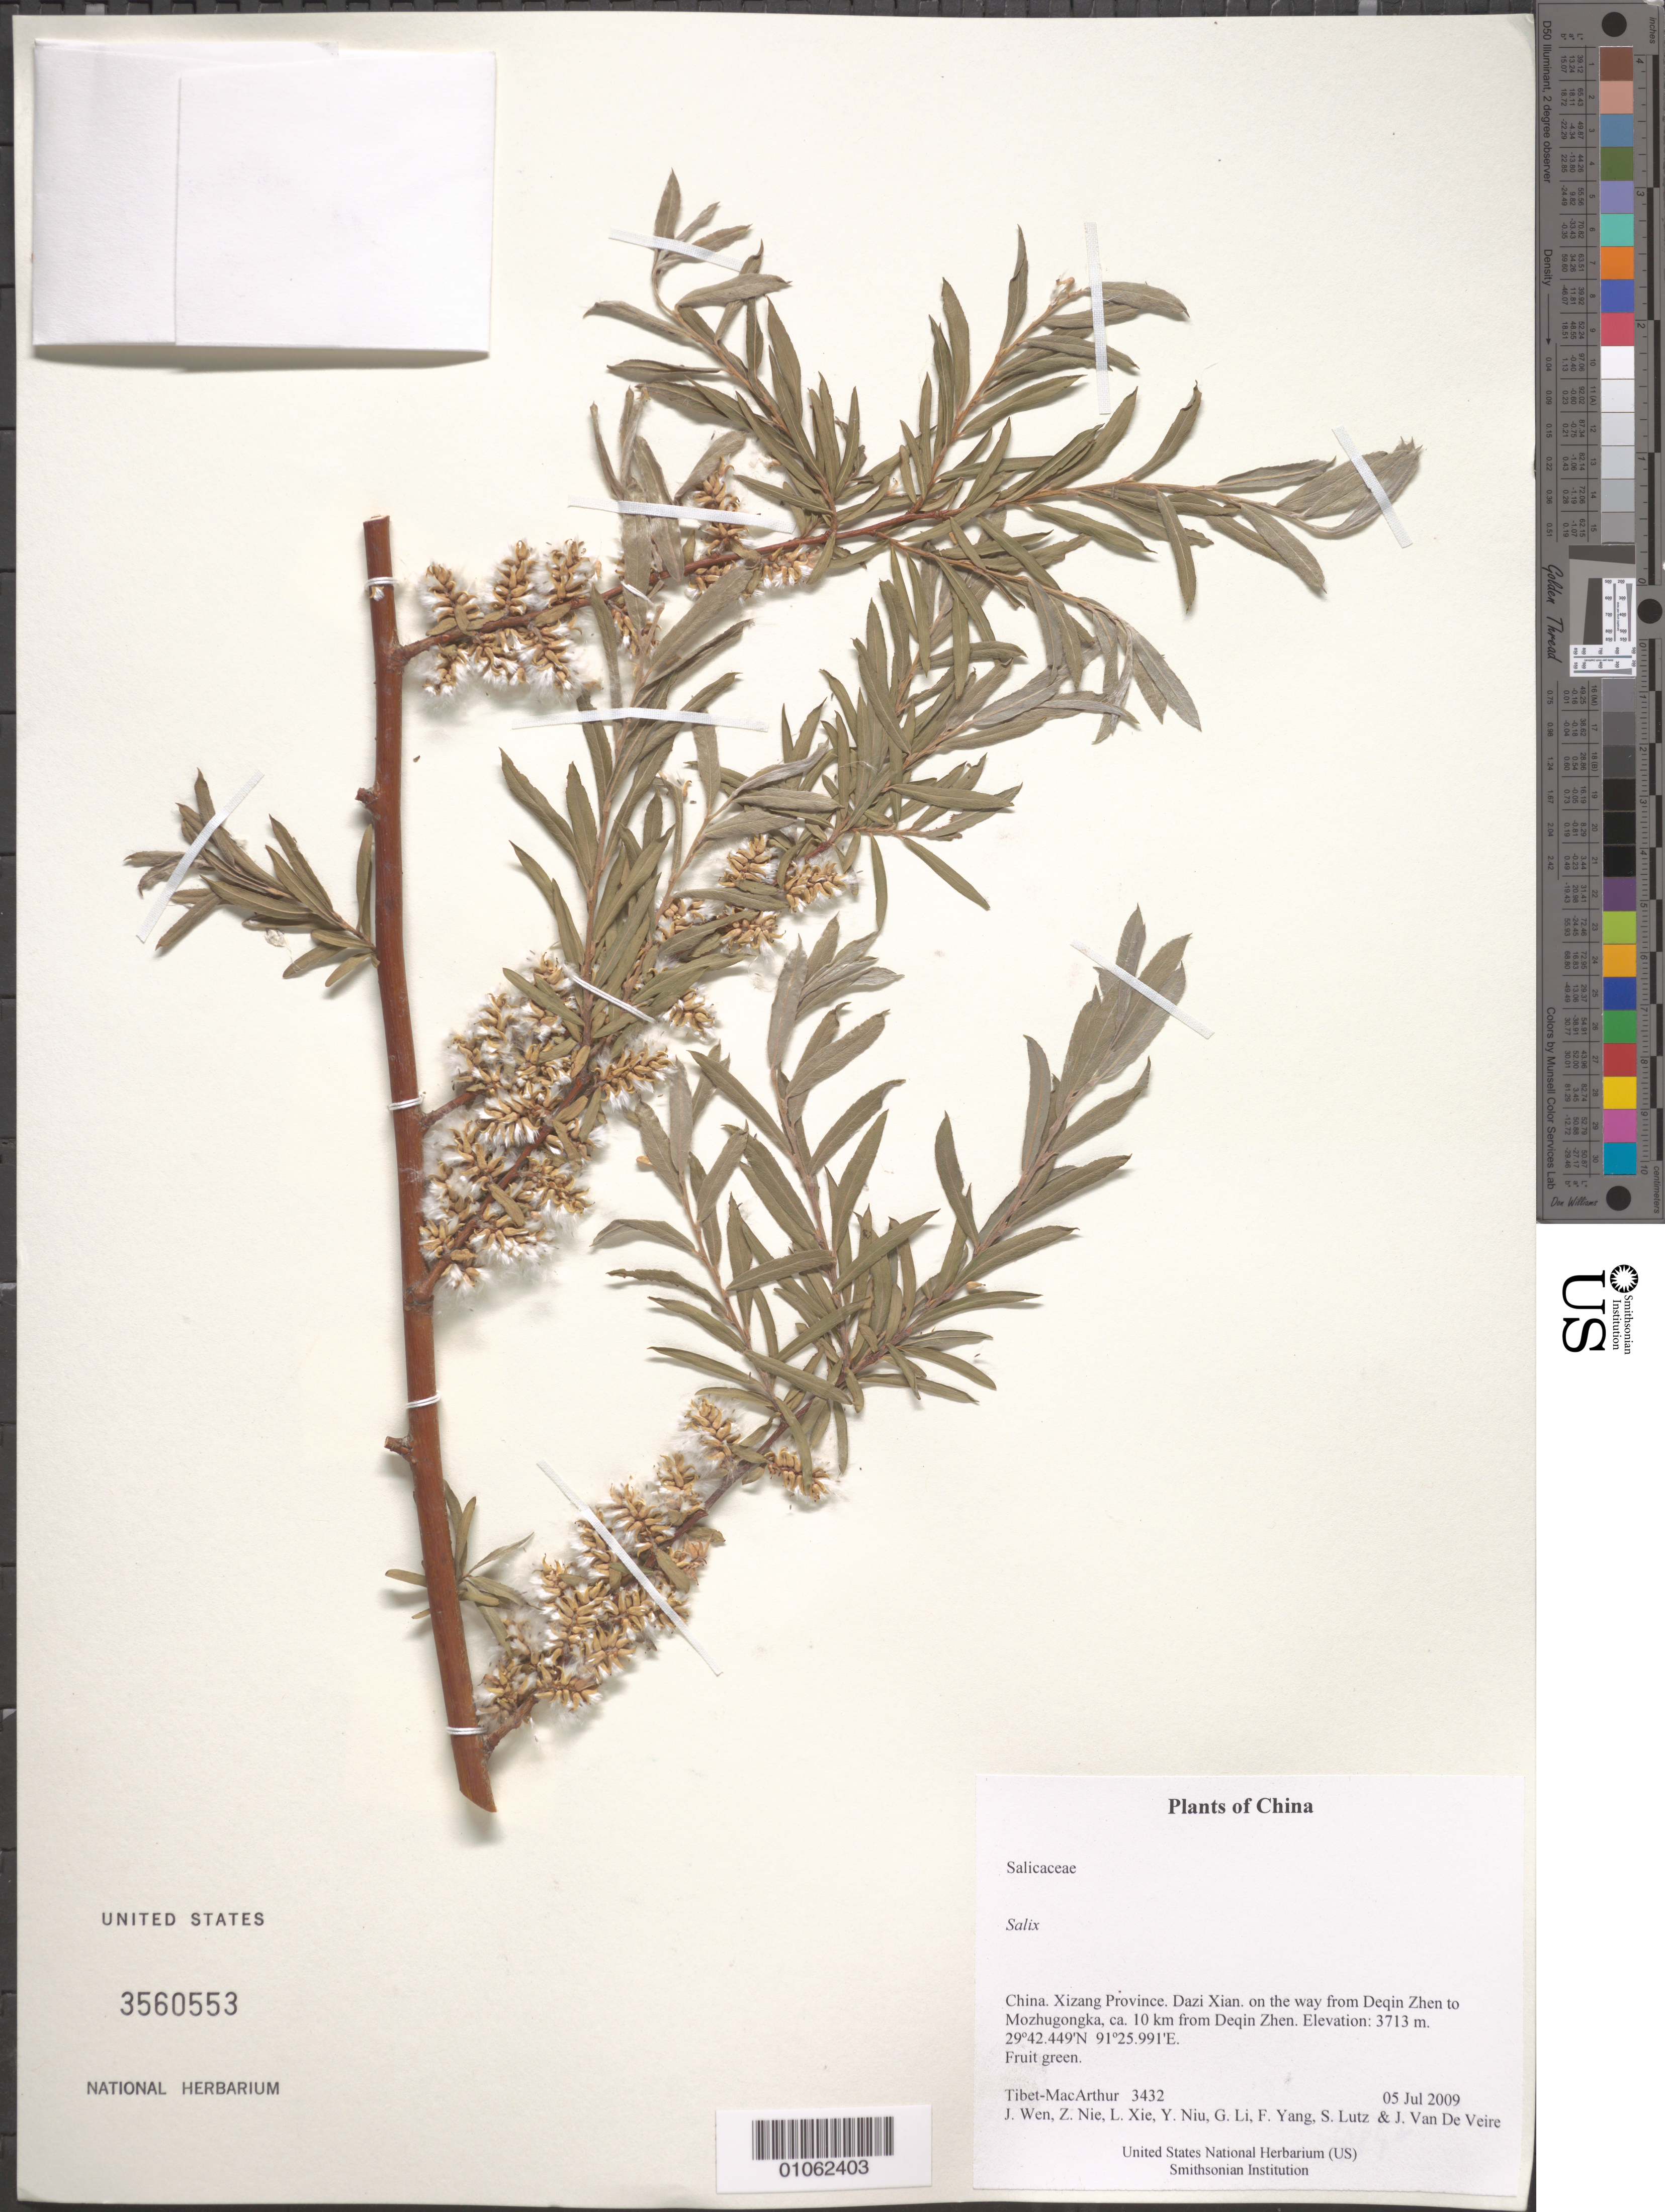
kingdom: Plantae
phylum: Tracheophyta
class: Magnoliopsida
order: Malpighiales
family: Salicaceae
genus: Salix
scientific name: Salix sp.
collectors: Tibet-MacArthur, J. Wen, Z. Nie, L. Xie, Y. Niu, G. Li, F. Yang, S. Lutz & J. Van De Veire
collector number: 3432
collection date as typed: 05 Jul 2009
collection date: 2009-07-05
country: China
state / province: Xizang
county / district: Dazi Xian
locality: on the way from Deqin Zhen to Mozhugongka, ca. 10 km from Deqin Zhen.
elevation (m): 3713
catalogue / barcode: US 3560553